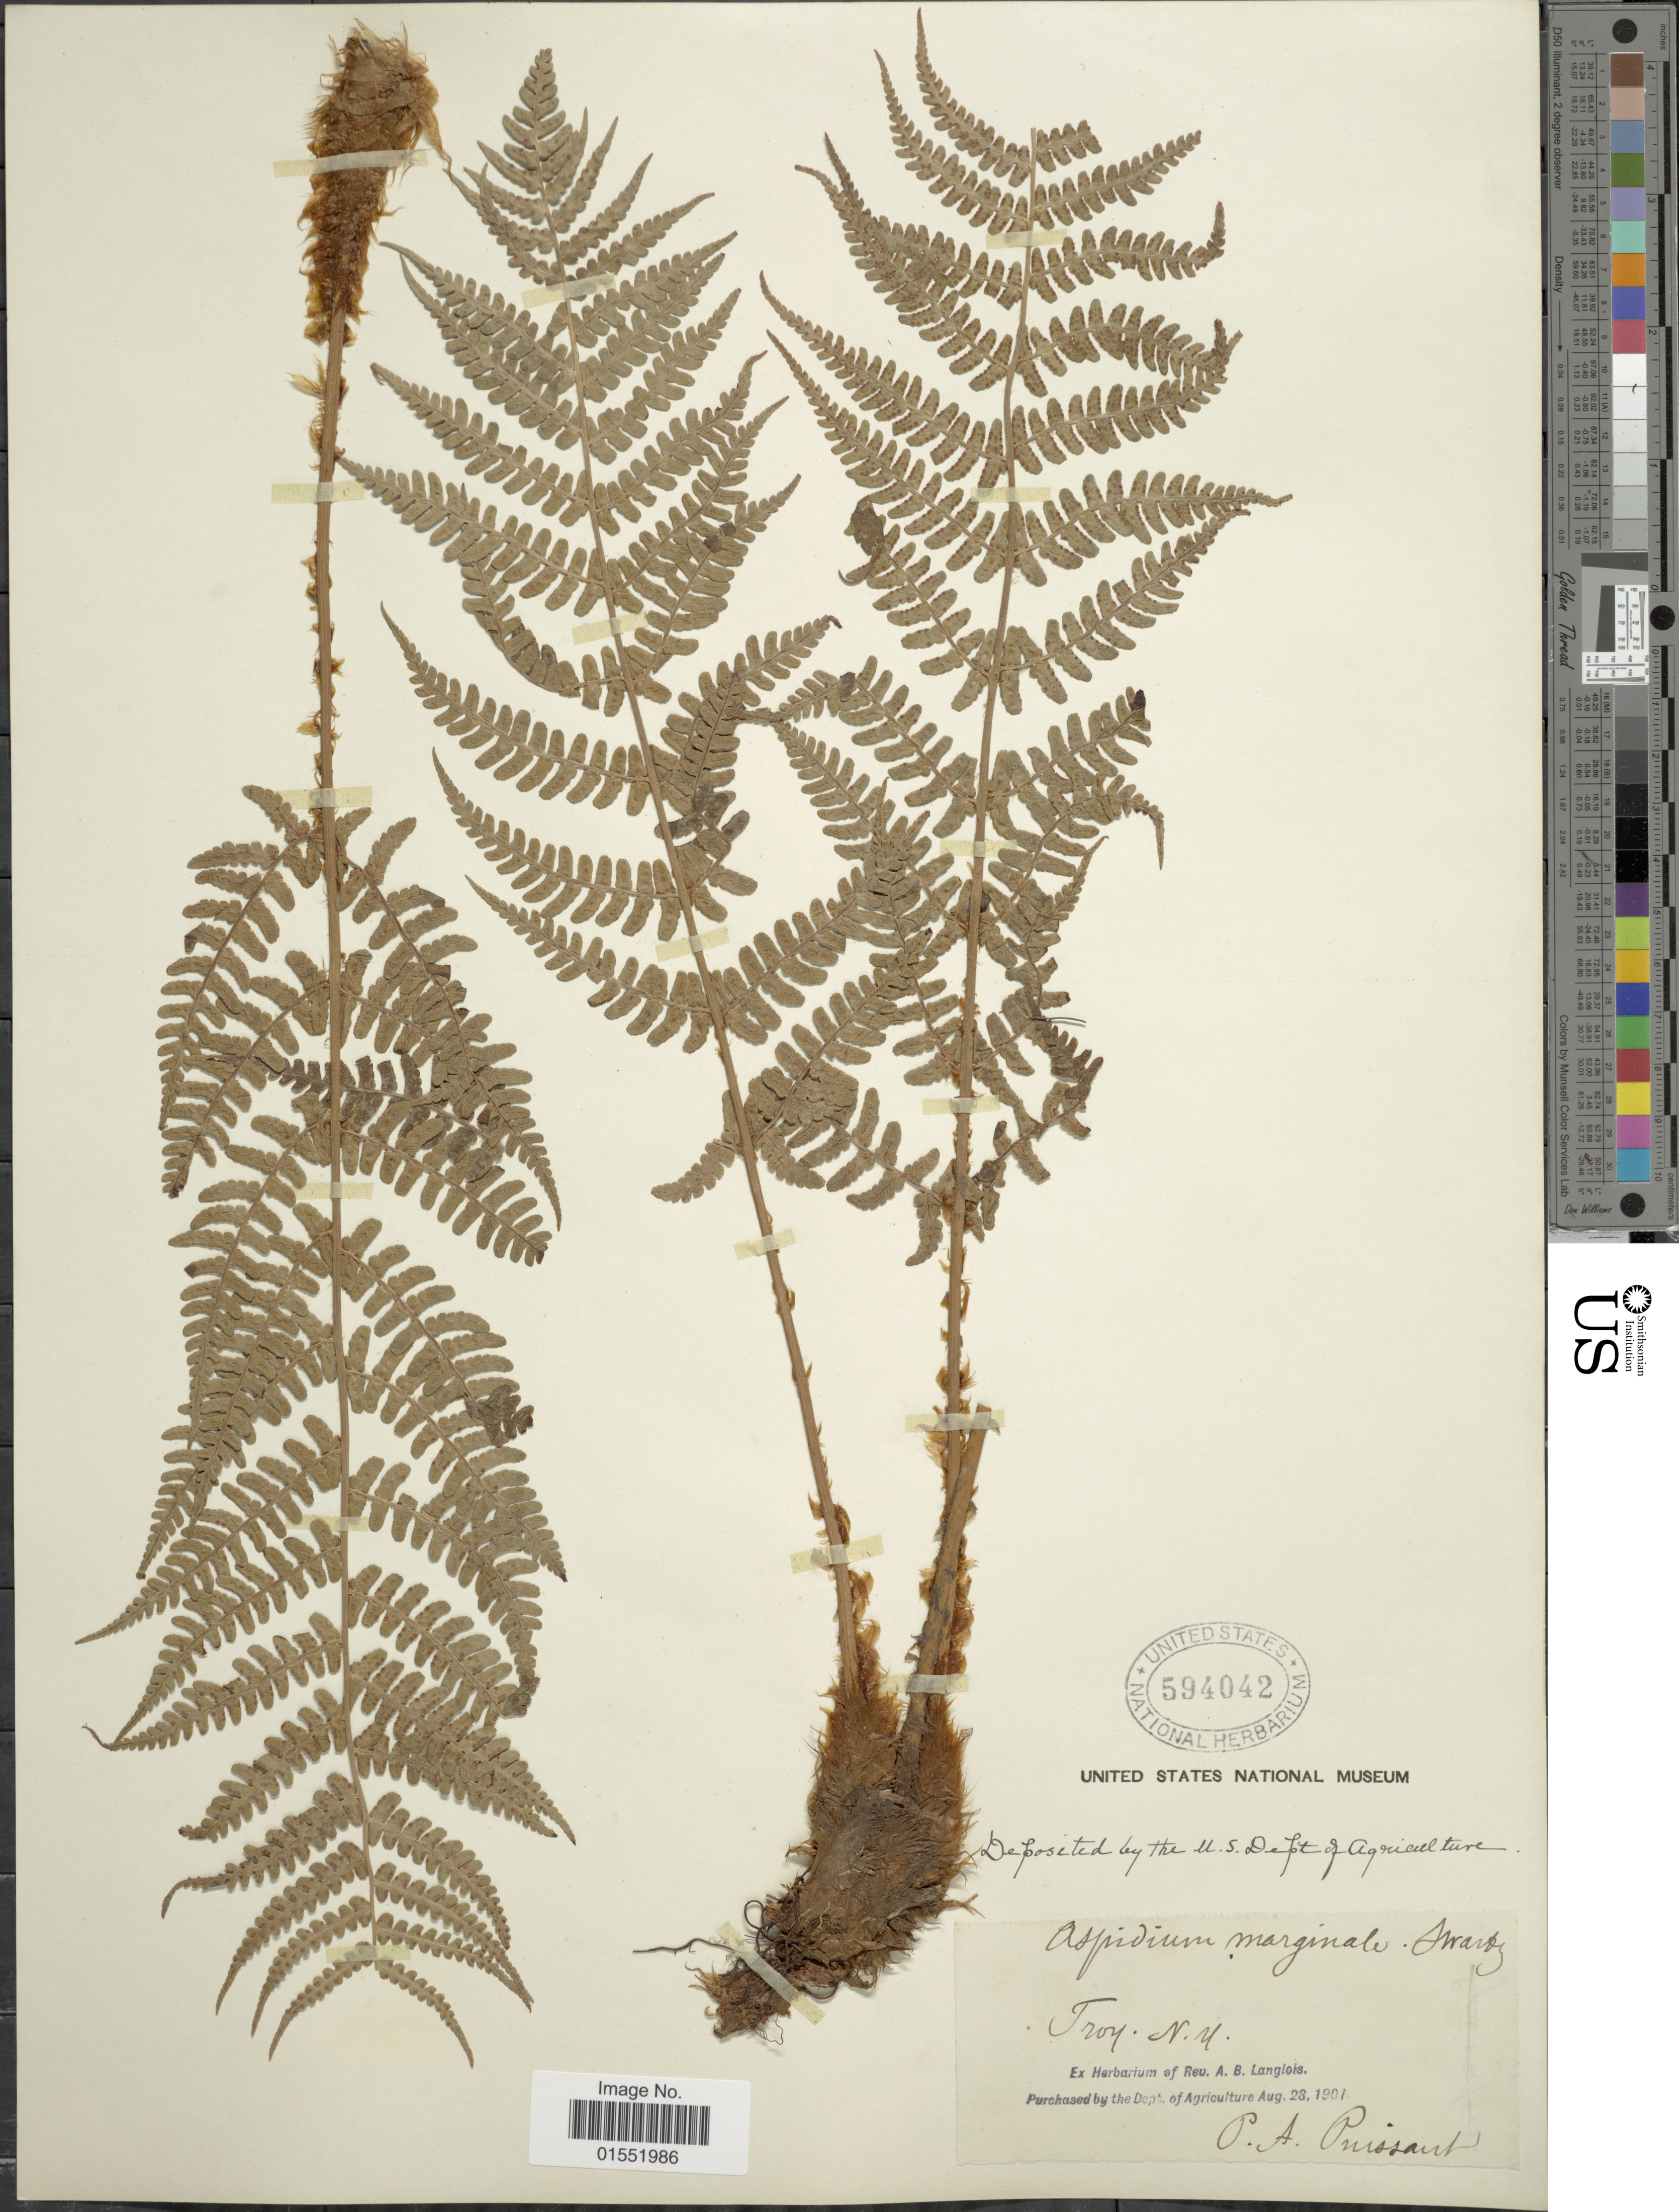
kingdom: Plantae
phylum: Tracheophyta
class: Polypodiopsida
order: Polypodiales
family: Dryopteridaceae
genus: Dryopteris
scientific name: Dryopteris marginalis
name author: (L.) A. Gray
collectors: P. Puissant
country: United States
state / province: New York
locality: Troy. N.Y.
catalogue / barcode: US 594042